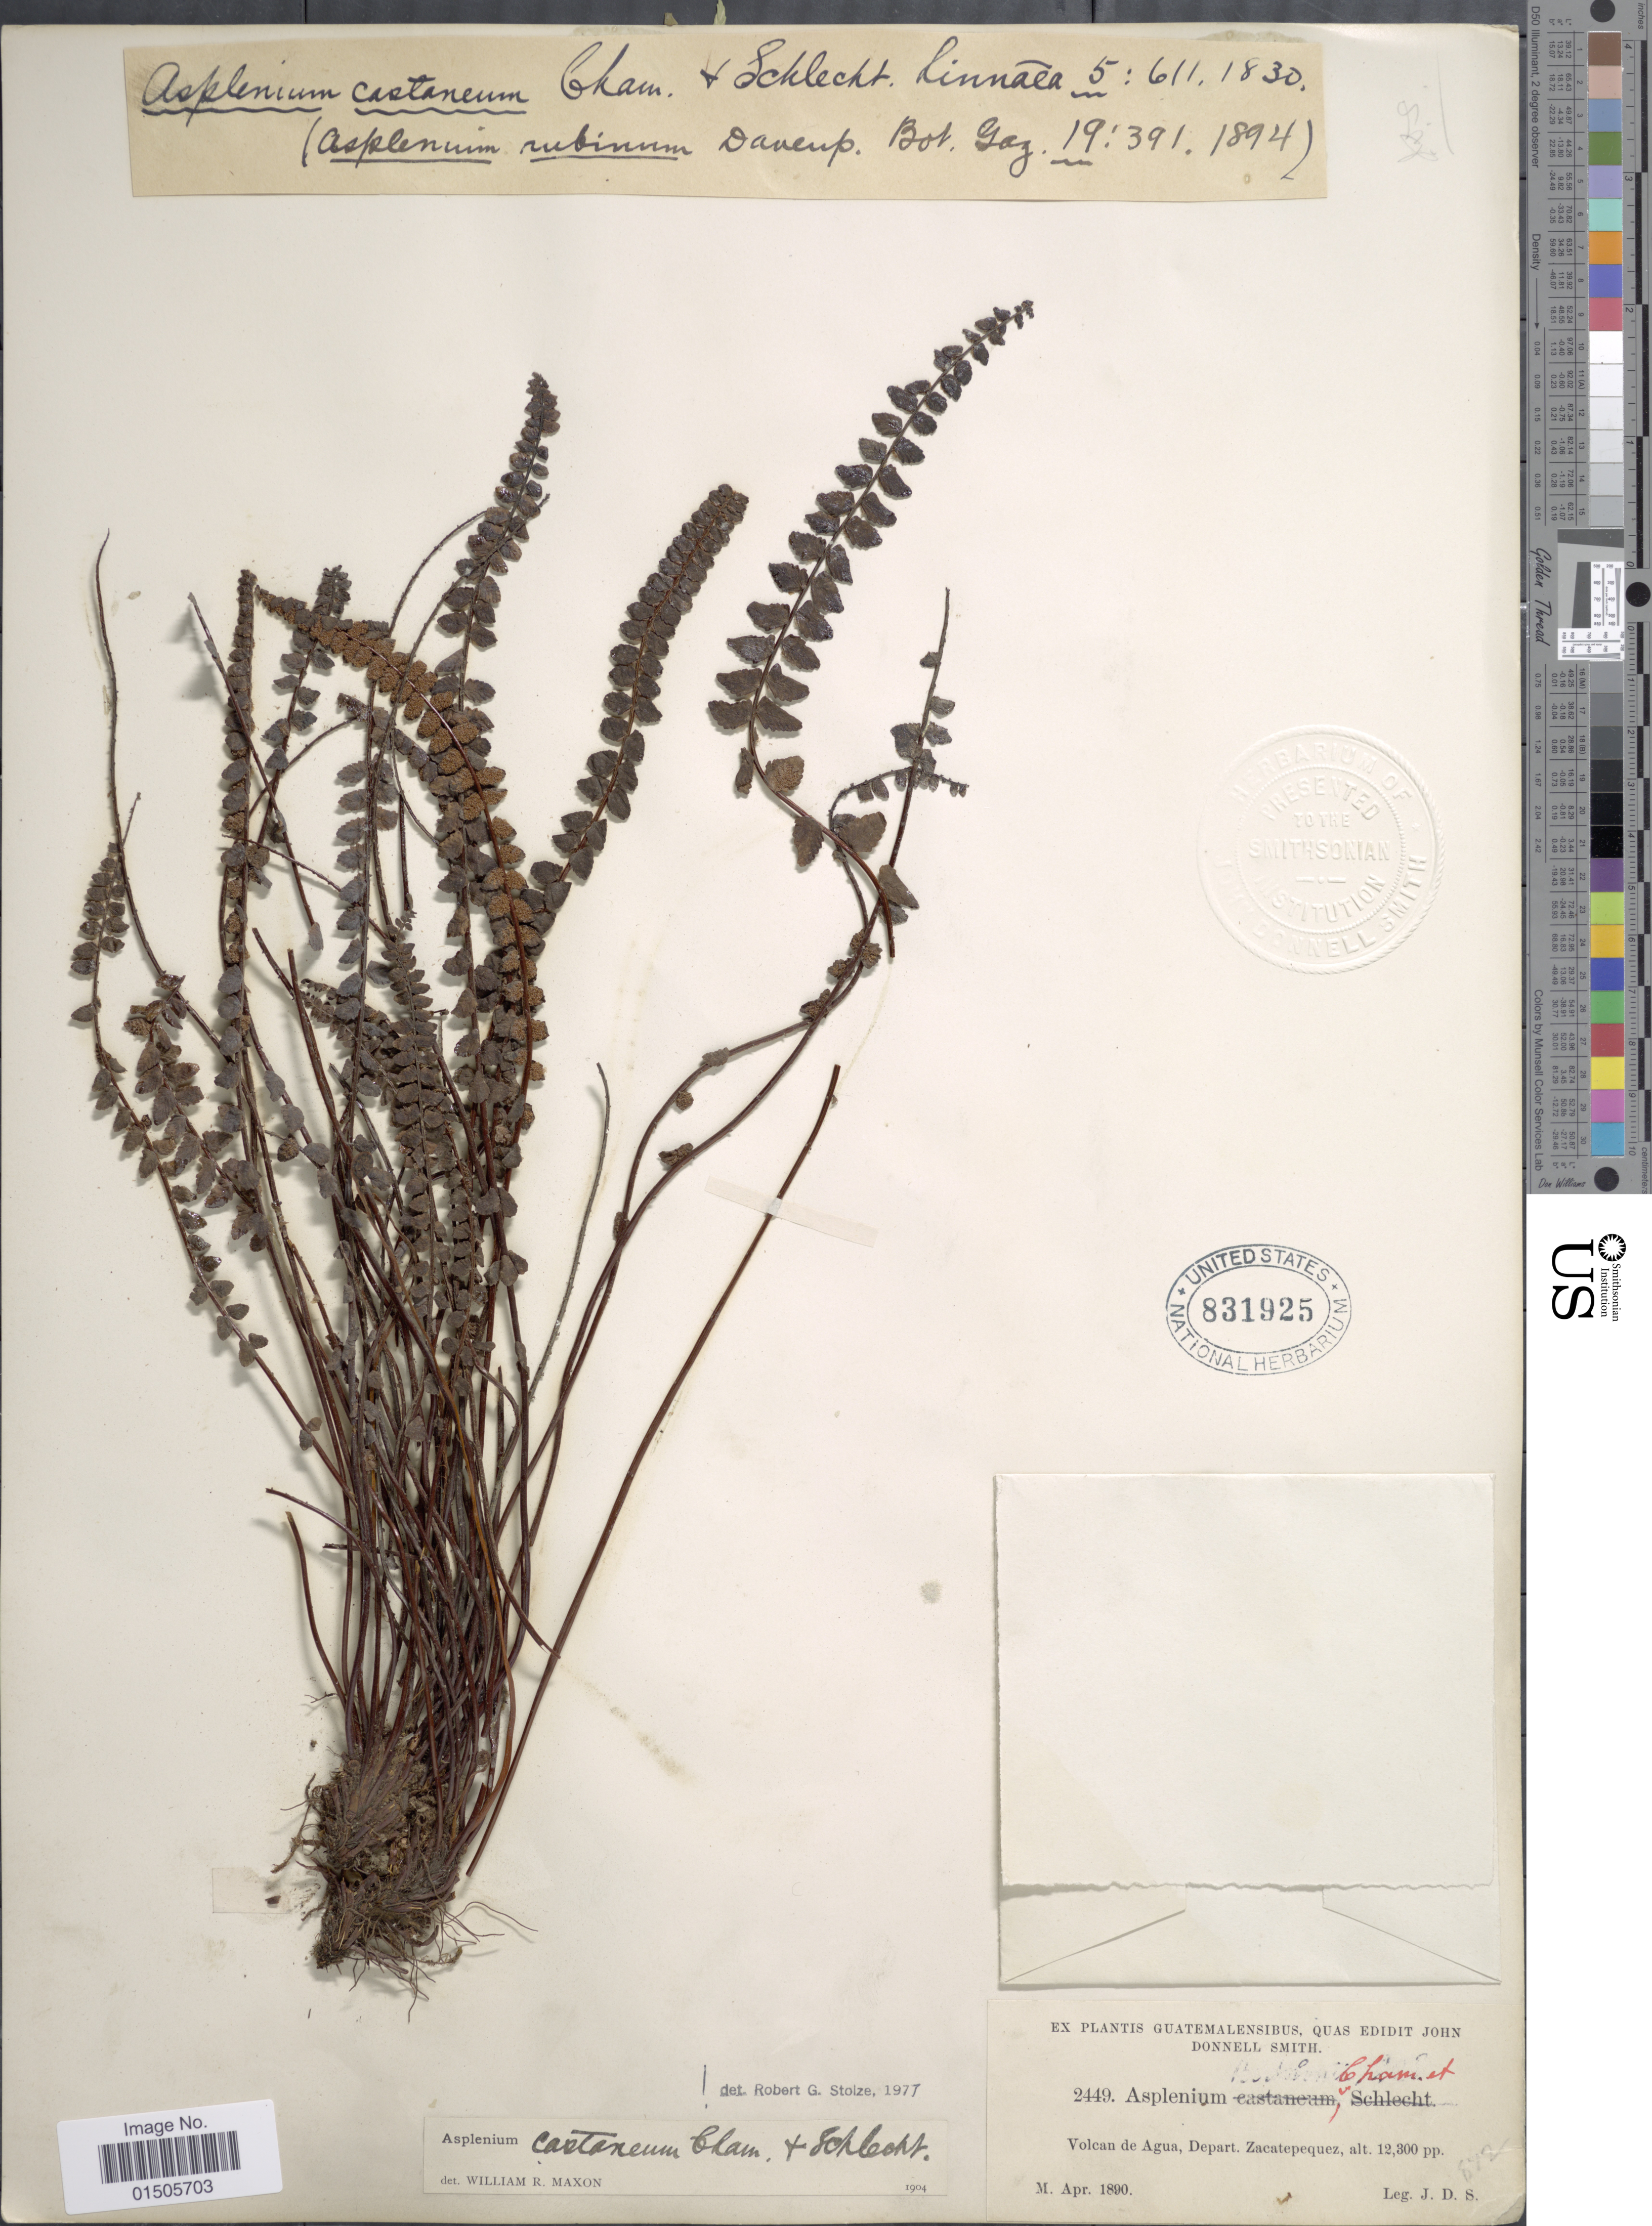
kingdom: Plantae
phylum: Tracheophyta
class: Polypodiopsida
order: Polypodiales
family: Aspleniaceae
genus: Asplenium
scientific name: Asplenium castaneum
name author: Schltdl. & Cham.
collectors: J. Donnell Smith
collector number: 2449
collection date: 1890-04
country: Guatemala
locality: Volcan de Agua, Depart. Zacatepequez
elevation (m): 3749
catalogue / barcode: US 831925